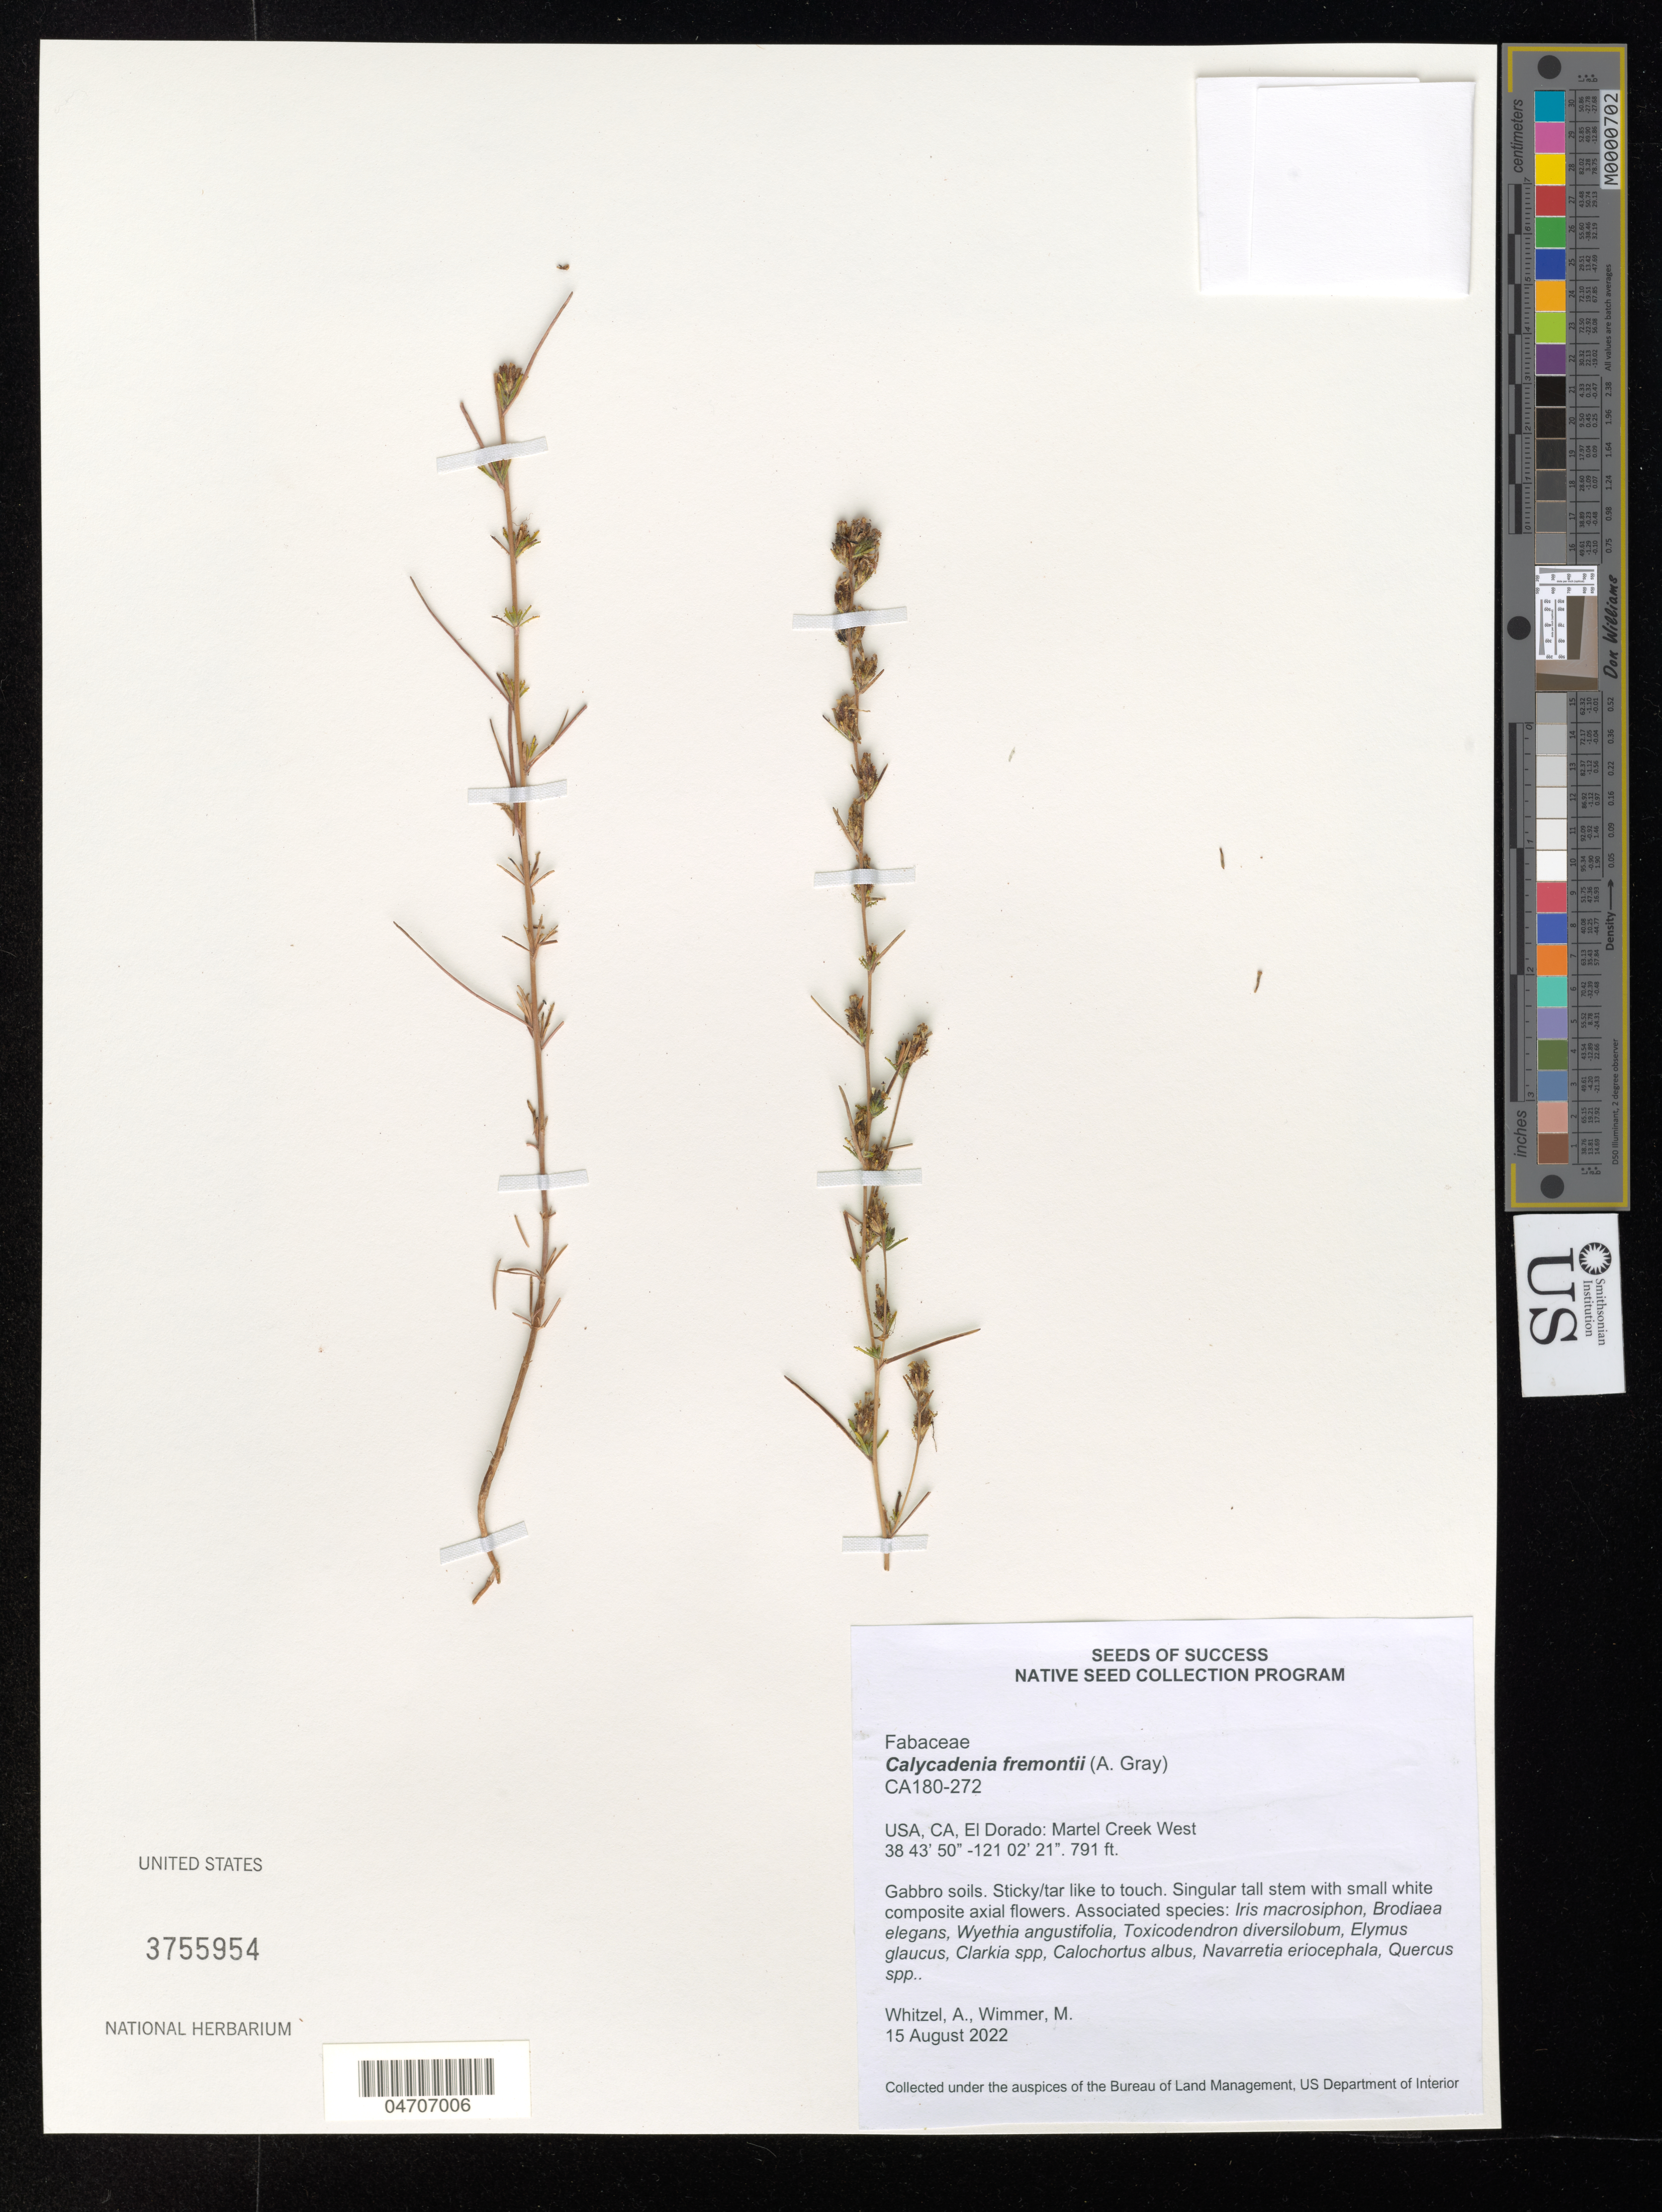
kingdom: Plantae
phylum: Tracheophyta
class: Magnoliopsida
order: Asterales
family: Asteraceae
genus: Calycadenia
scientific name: Calycadenia fremontii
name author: A. Gray in Emory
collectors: A. Whitzel & A. Wimmer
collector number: CA180-272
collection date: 2022-08-15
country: United States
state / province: California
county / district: El Dorado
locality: El Dorado: Martel Creek West.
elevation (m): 241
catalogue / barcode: US 3755954